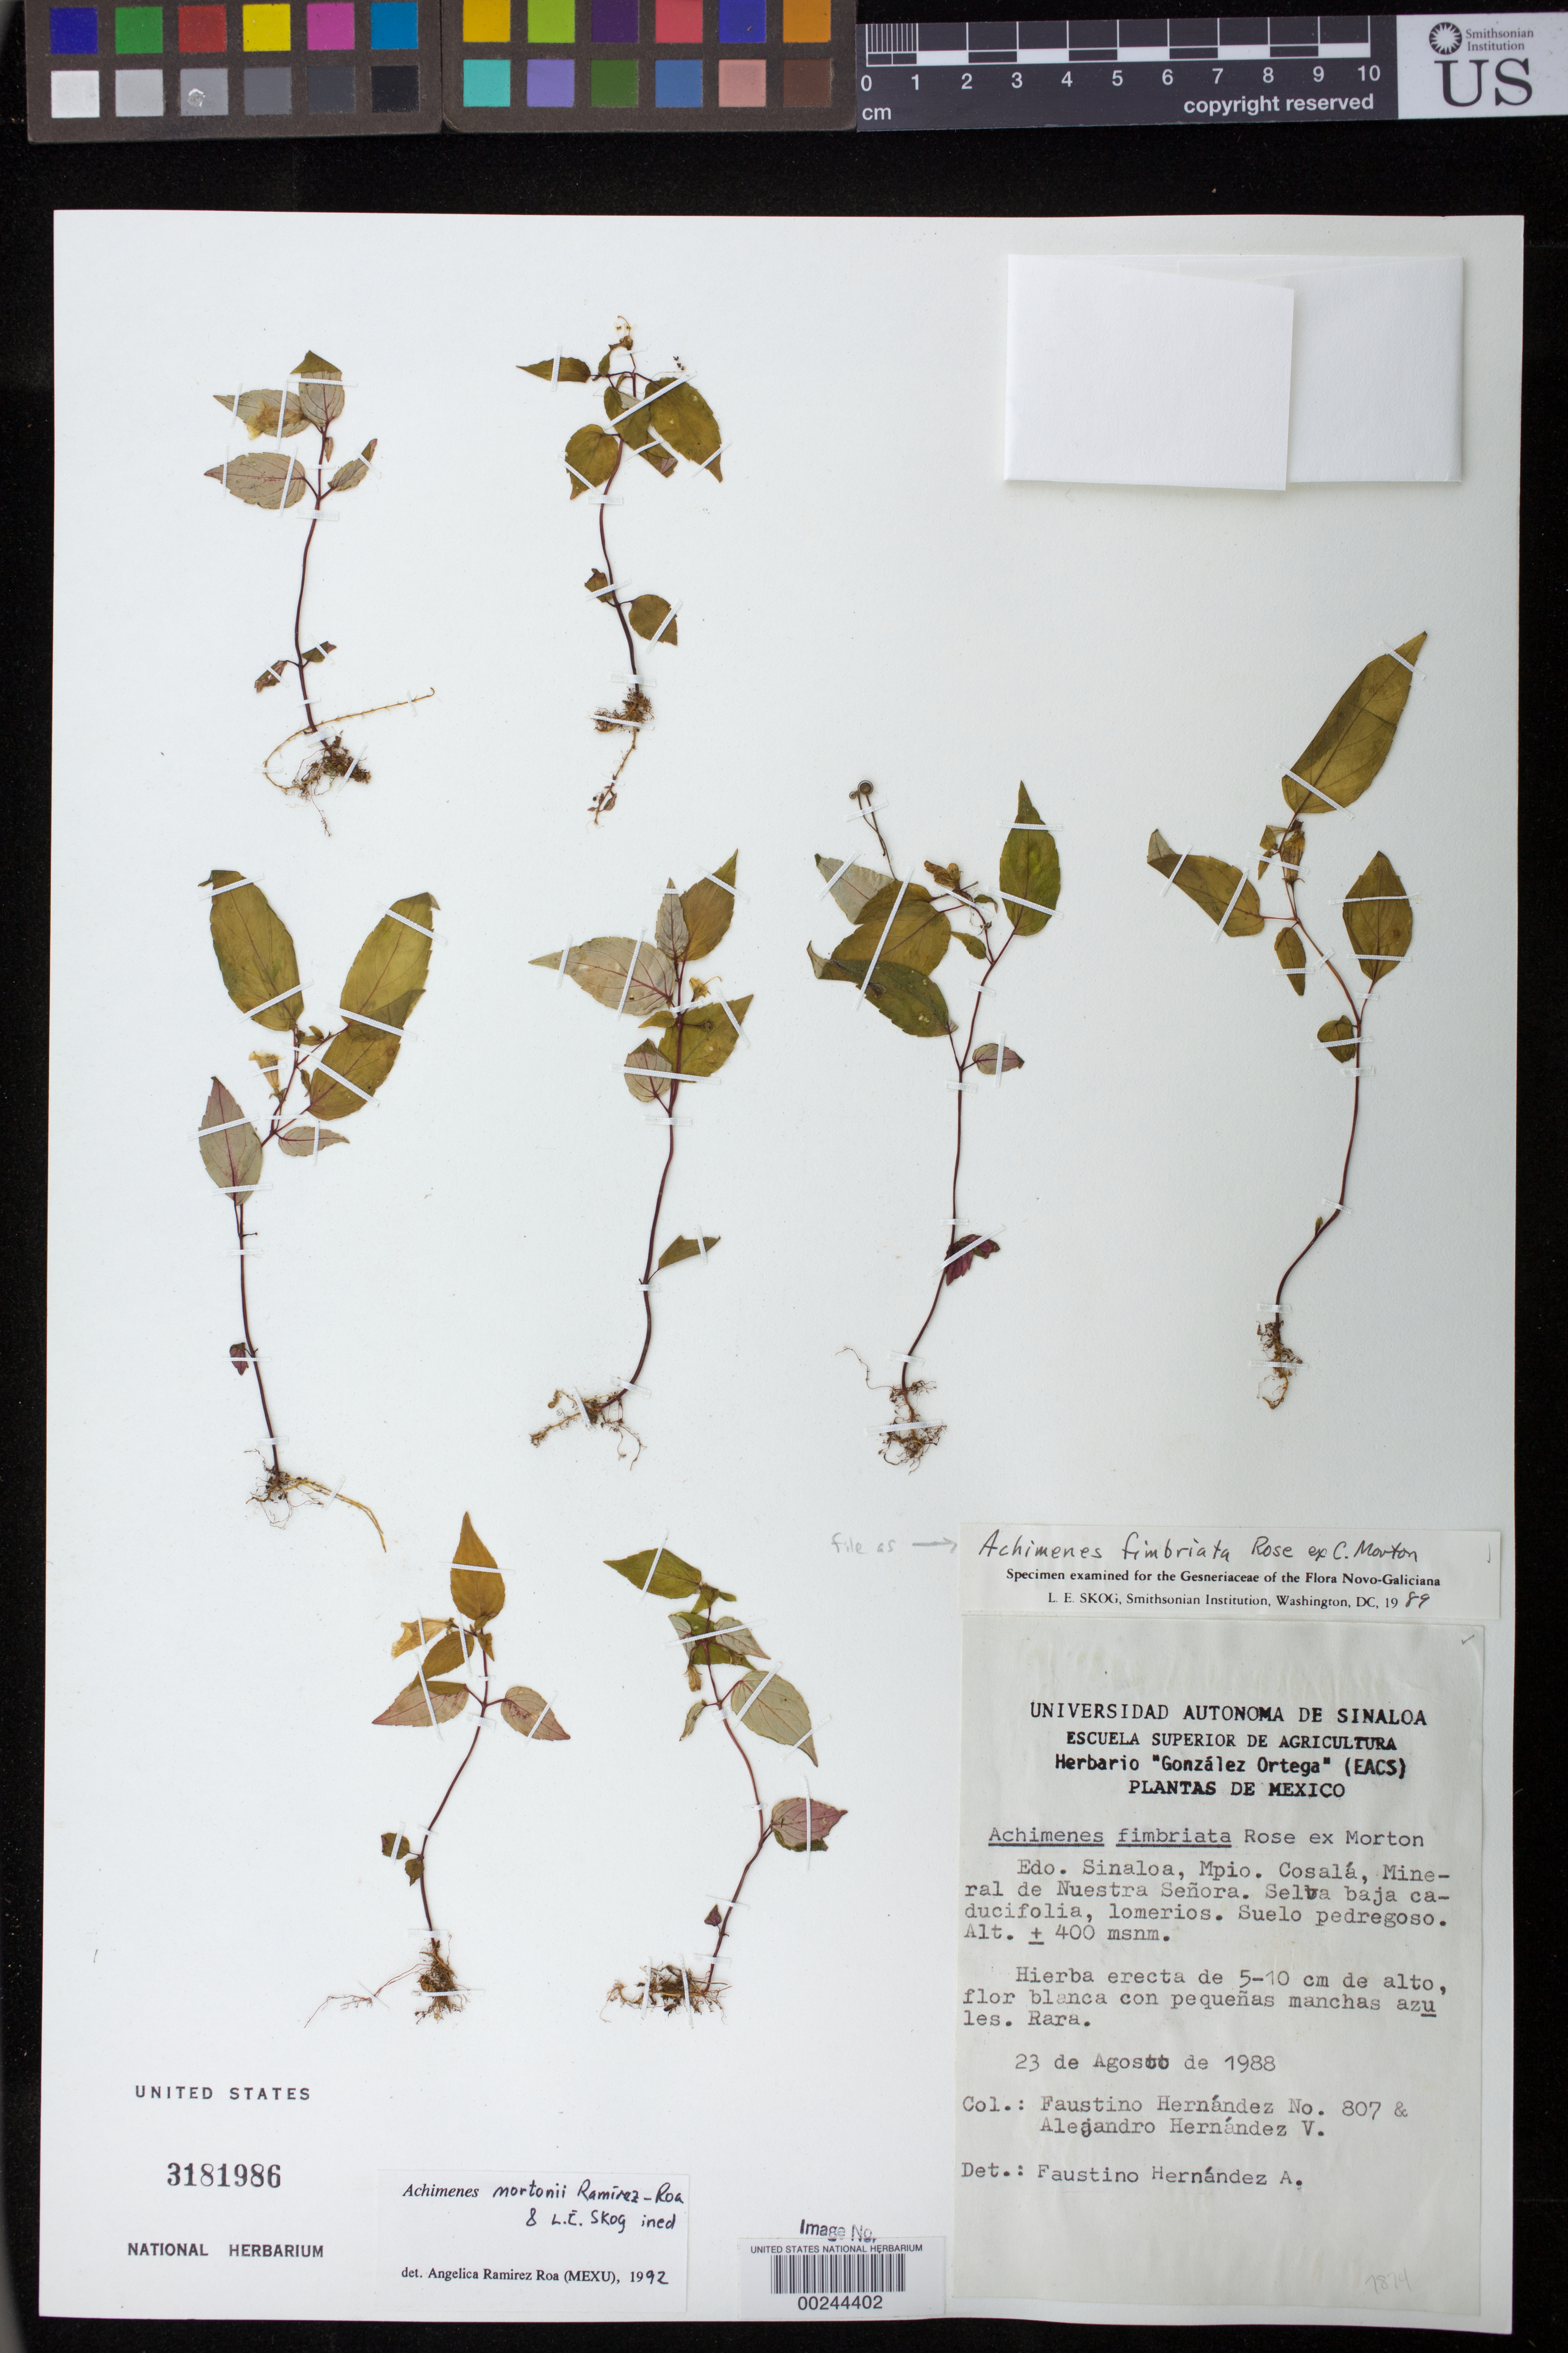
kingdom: Plantae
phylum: Tracheophyta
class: Magnoliopsida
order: Lamiales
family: Gesneriaceae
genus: Achimenes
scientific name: Achimenes fimbriata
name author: Rose ex C.V. Morton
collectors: F. Hernández A. & J. Hernández V.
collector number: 807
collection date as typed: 23 Aug 1988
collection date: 1988-08-23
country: Mexico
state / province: Sinaloa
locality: Mpio. Cosalá, Mineral de Nuestra Señora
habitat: Selva baja caducifolia, lomerios; suelo pedregoso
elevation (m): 400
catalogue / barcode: US 3181986